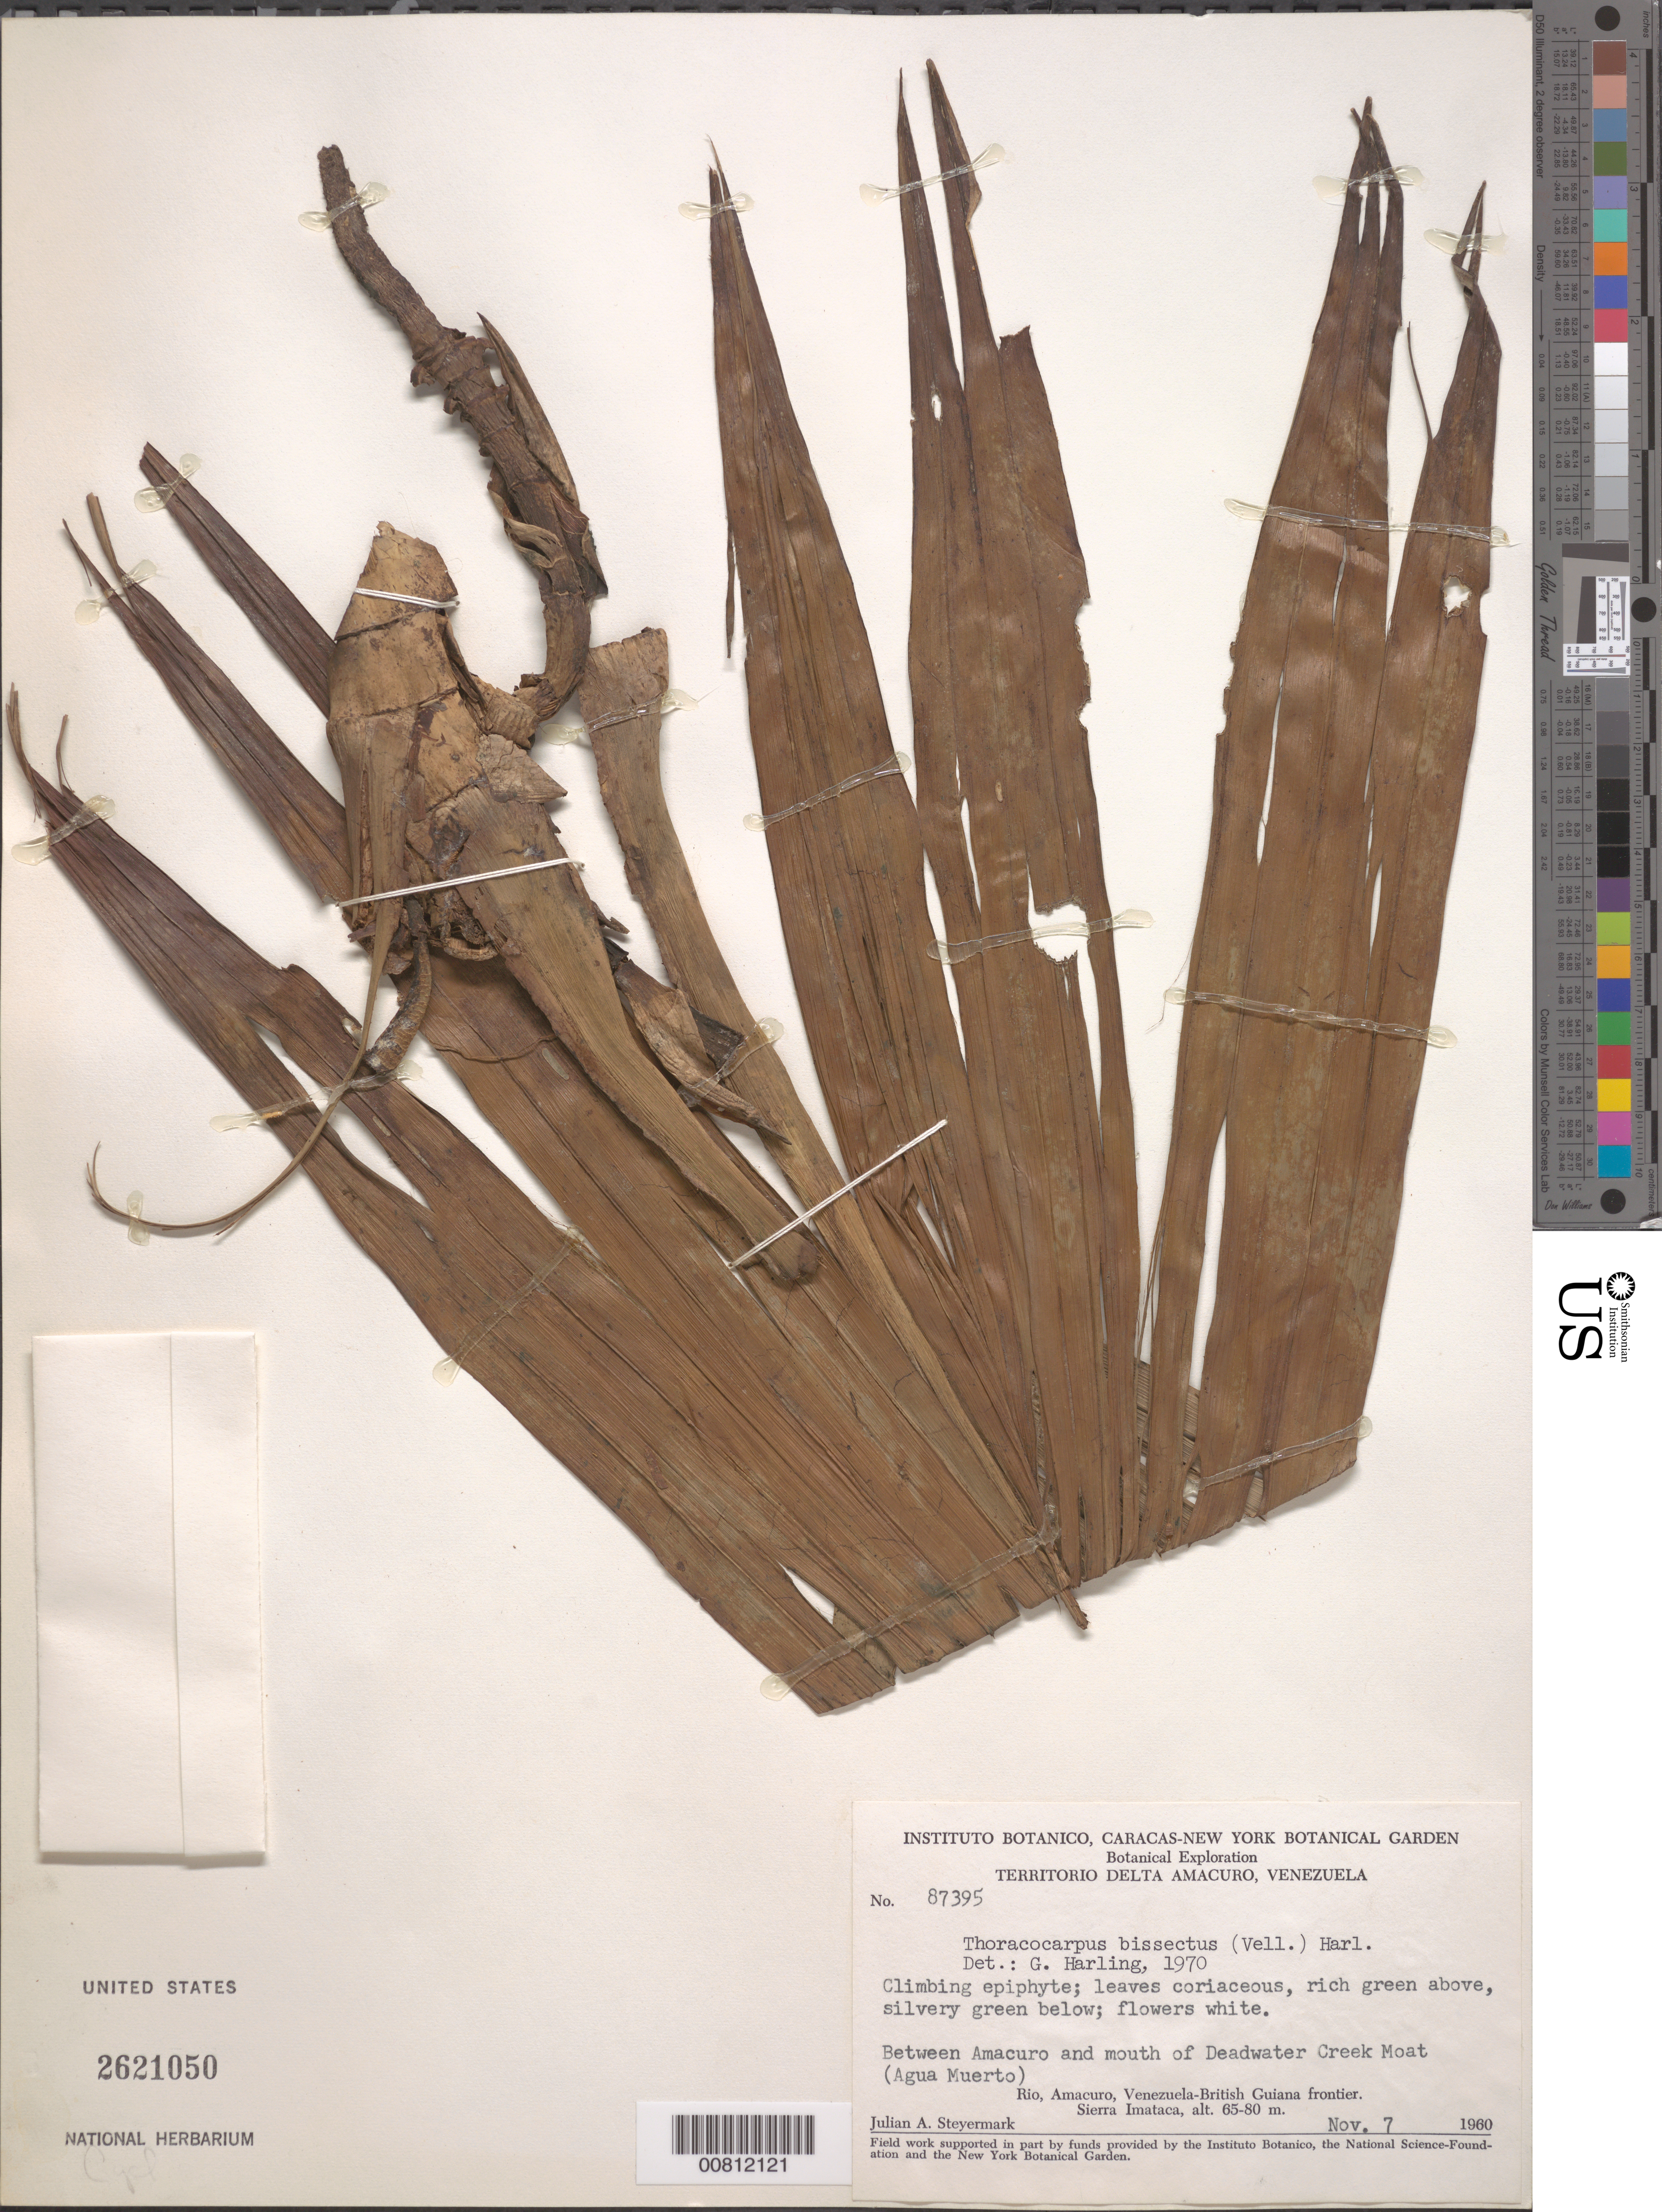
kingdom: Plantae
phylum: Tracheophyta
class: Liliopsida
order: Pandanales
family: Cyclanthaceae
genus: Thoracocarpus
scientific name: Thoracocarpus bissectus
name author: (Vell.) Harling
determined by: Harling, Gunnar W.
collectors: J. Steyermark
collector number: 87395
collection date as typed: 7-Nov-60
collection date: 1960-11-07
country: Venezuela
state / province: Delta Amacuro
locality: Río Amacuro to mouth of Deadwater Creek Moat (Agua Muerto), Sierra Imataca, Venezuela-Guyana border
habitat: Between Amacuro and mouth of Deadwater Creek Moat (Agua Muerto)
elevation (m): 65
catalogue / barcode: US 2621050